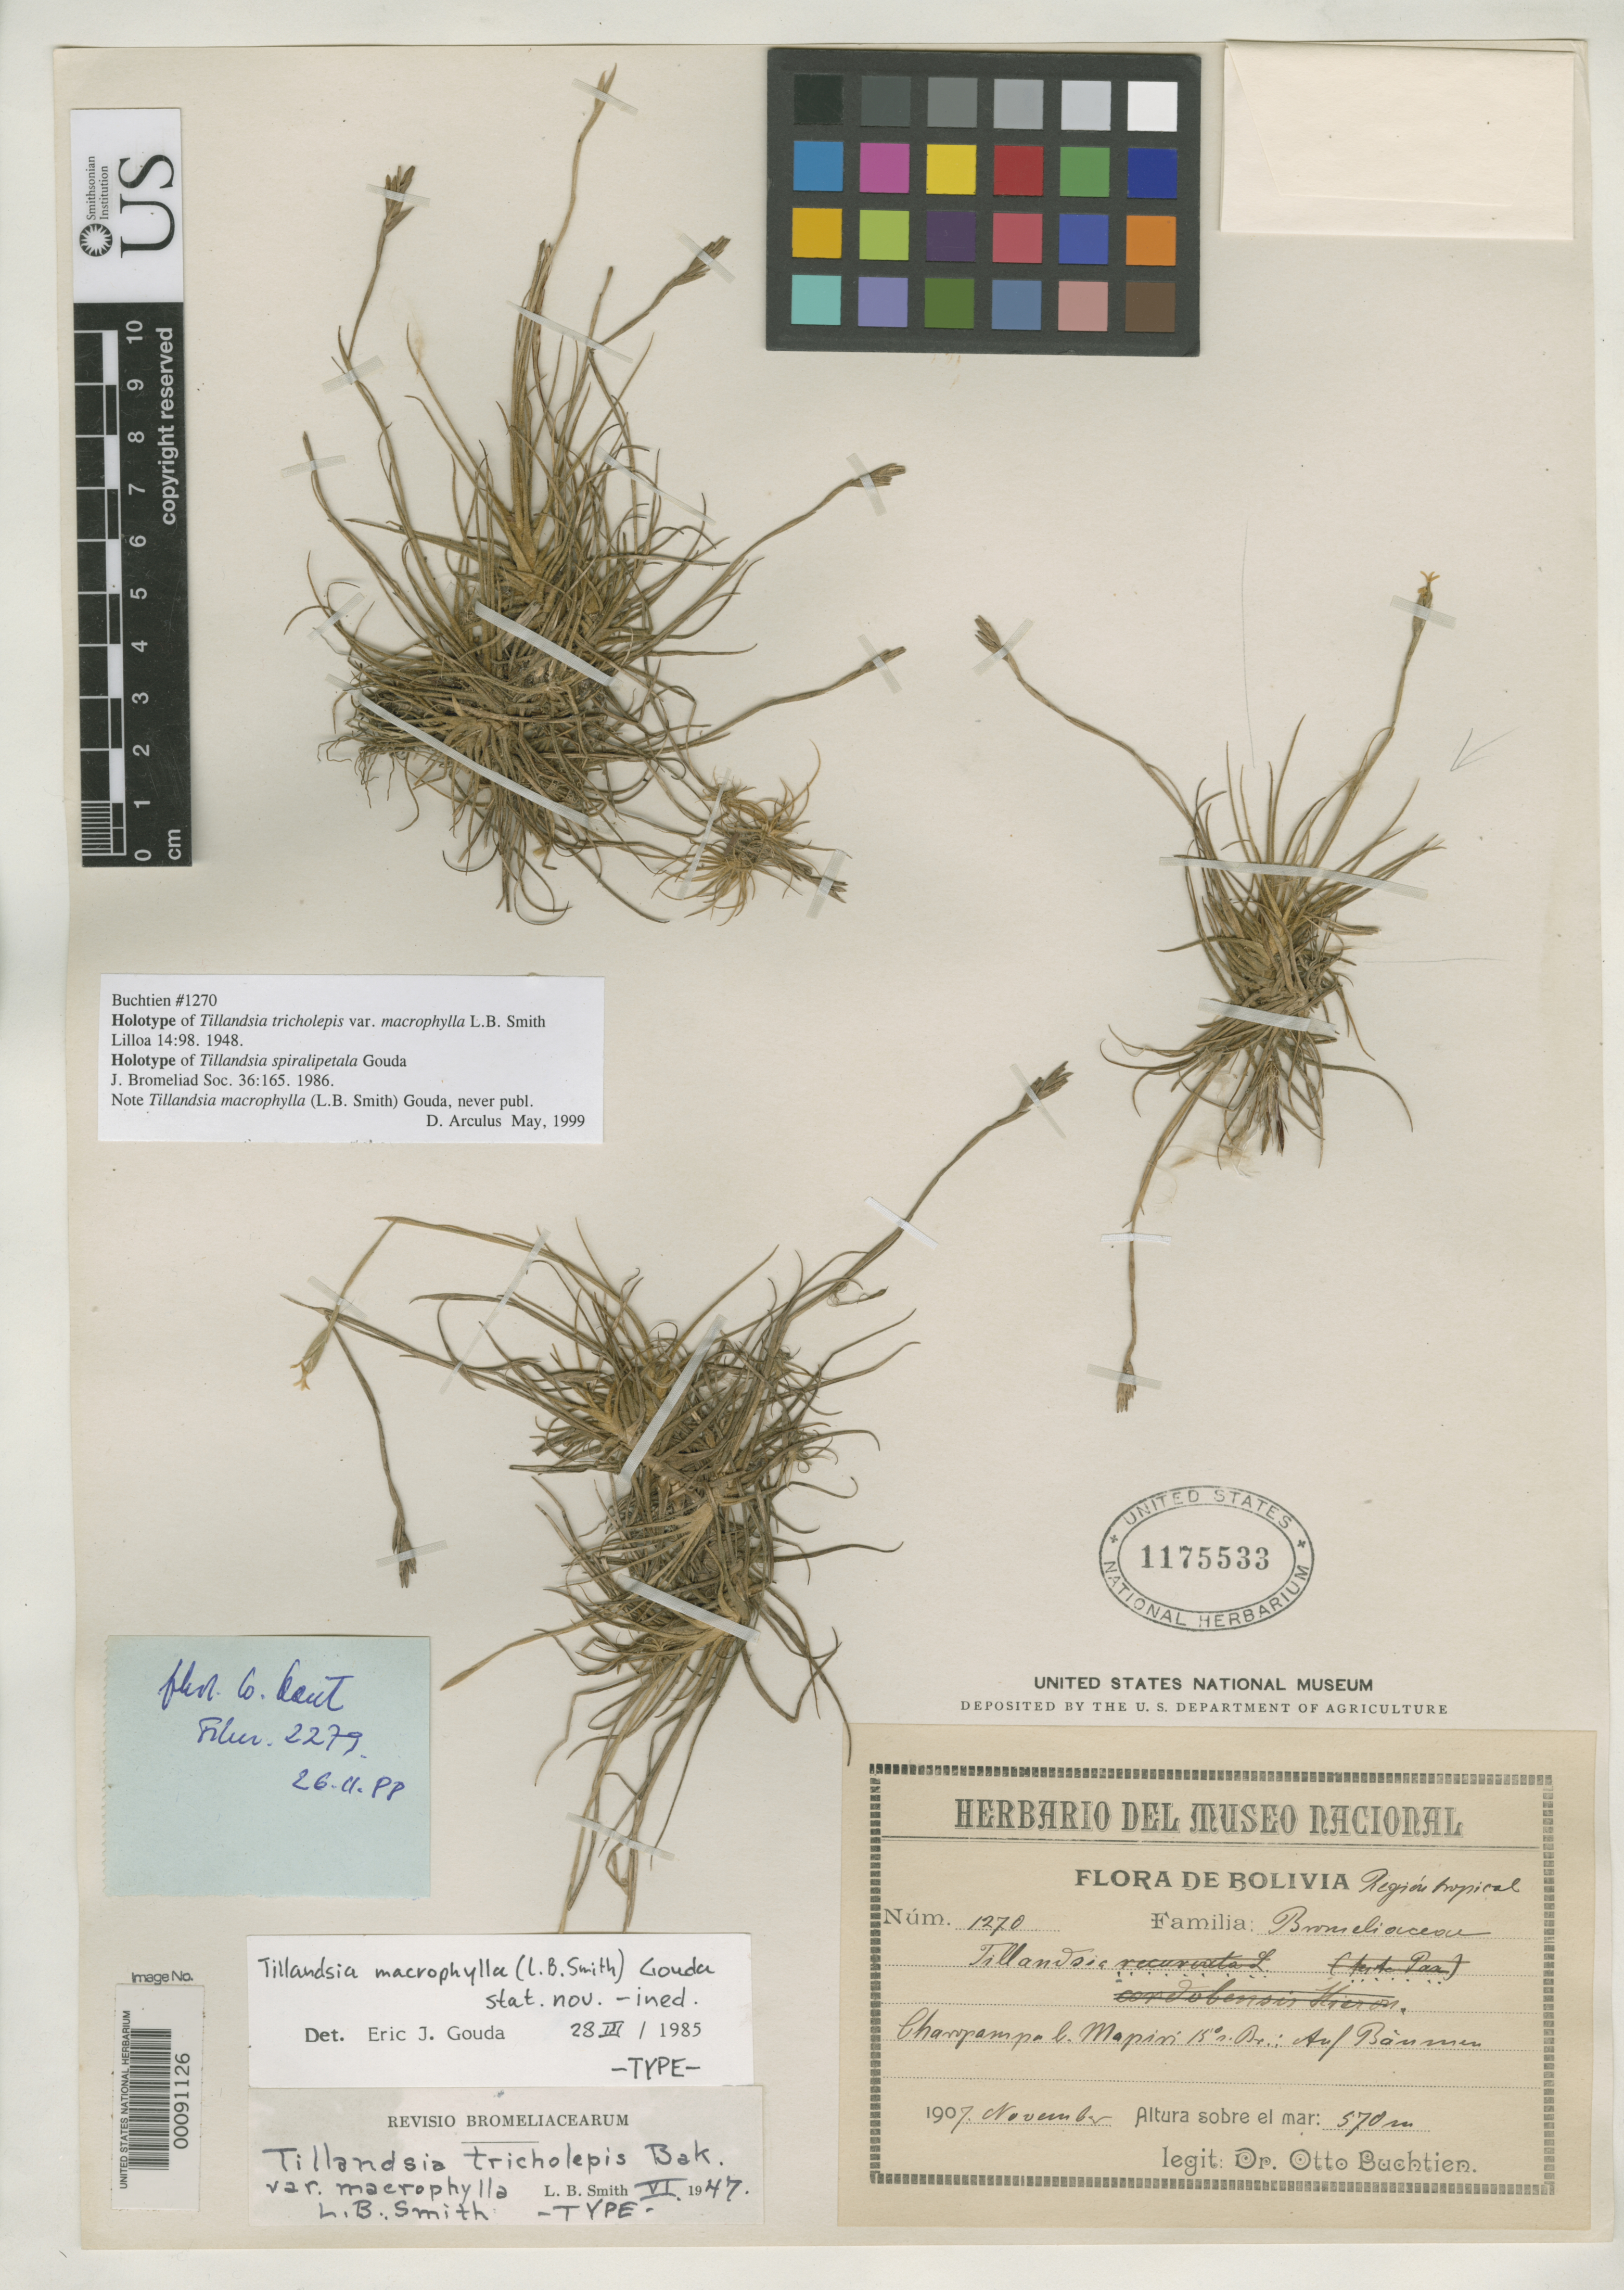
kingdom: Plantae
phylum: Tracheophyta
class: Liliopsida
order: Poales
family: Bromeliaceae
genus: Tillandsia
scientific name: Tillandsia tricholepis var. macrophylla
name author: L.B. Sm.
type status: Holotype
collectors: O. Buchtien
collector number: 1270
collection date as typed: Nov 1907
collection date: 1907-11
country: Bolivia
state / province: La Paz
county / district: Larecaja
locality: Charopampa near Mapiri.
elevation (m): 570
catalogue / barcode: US 1175533-2